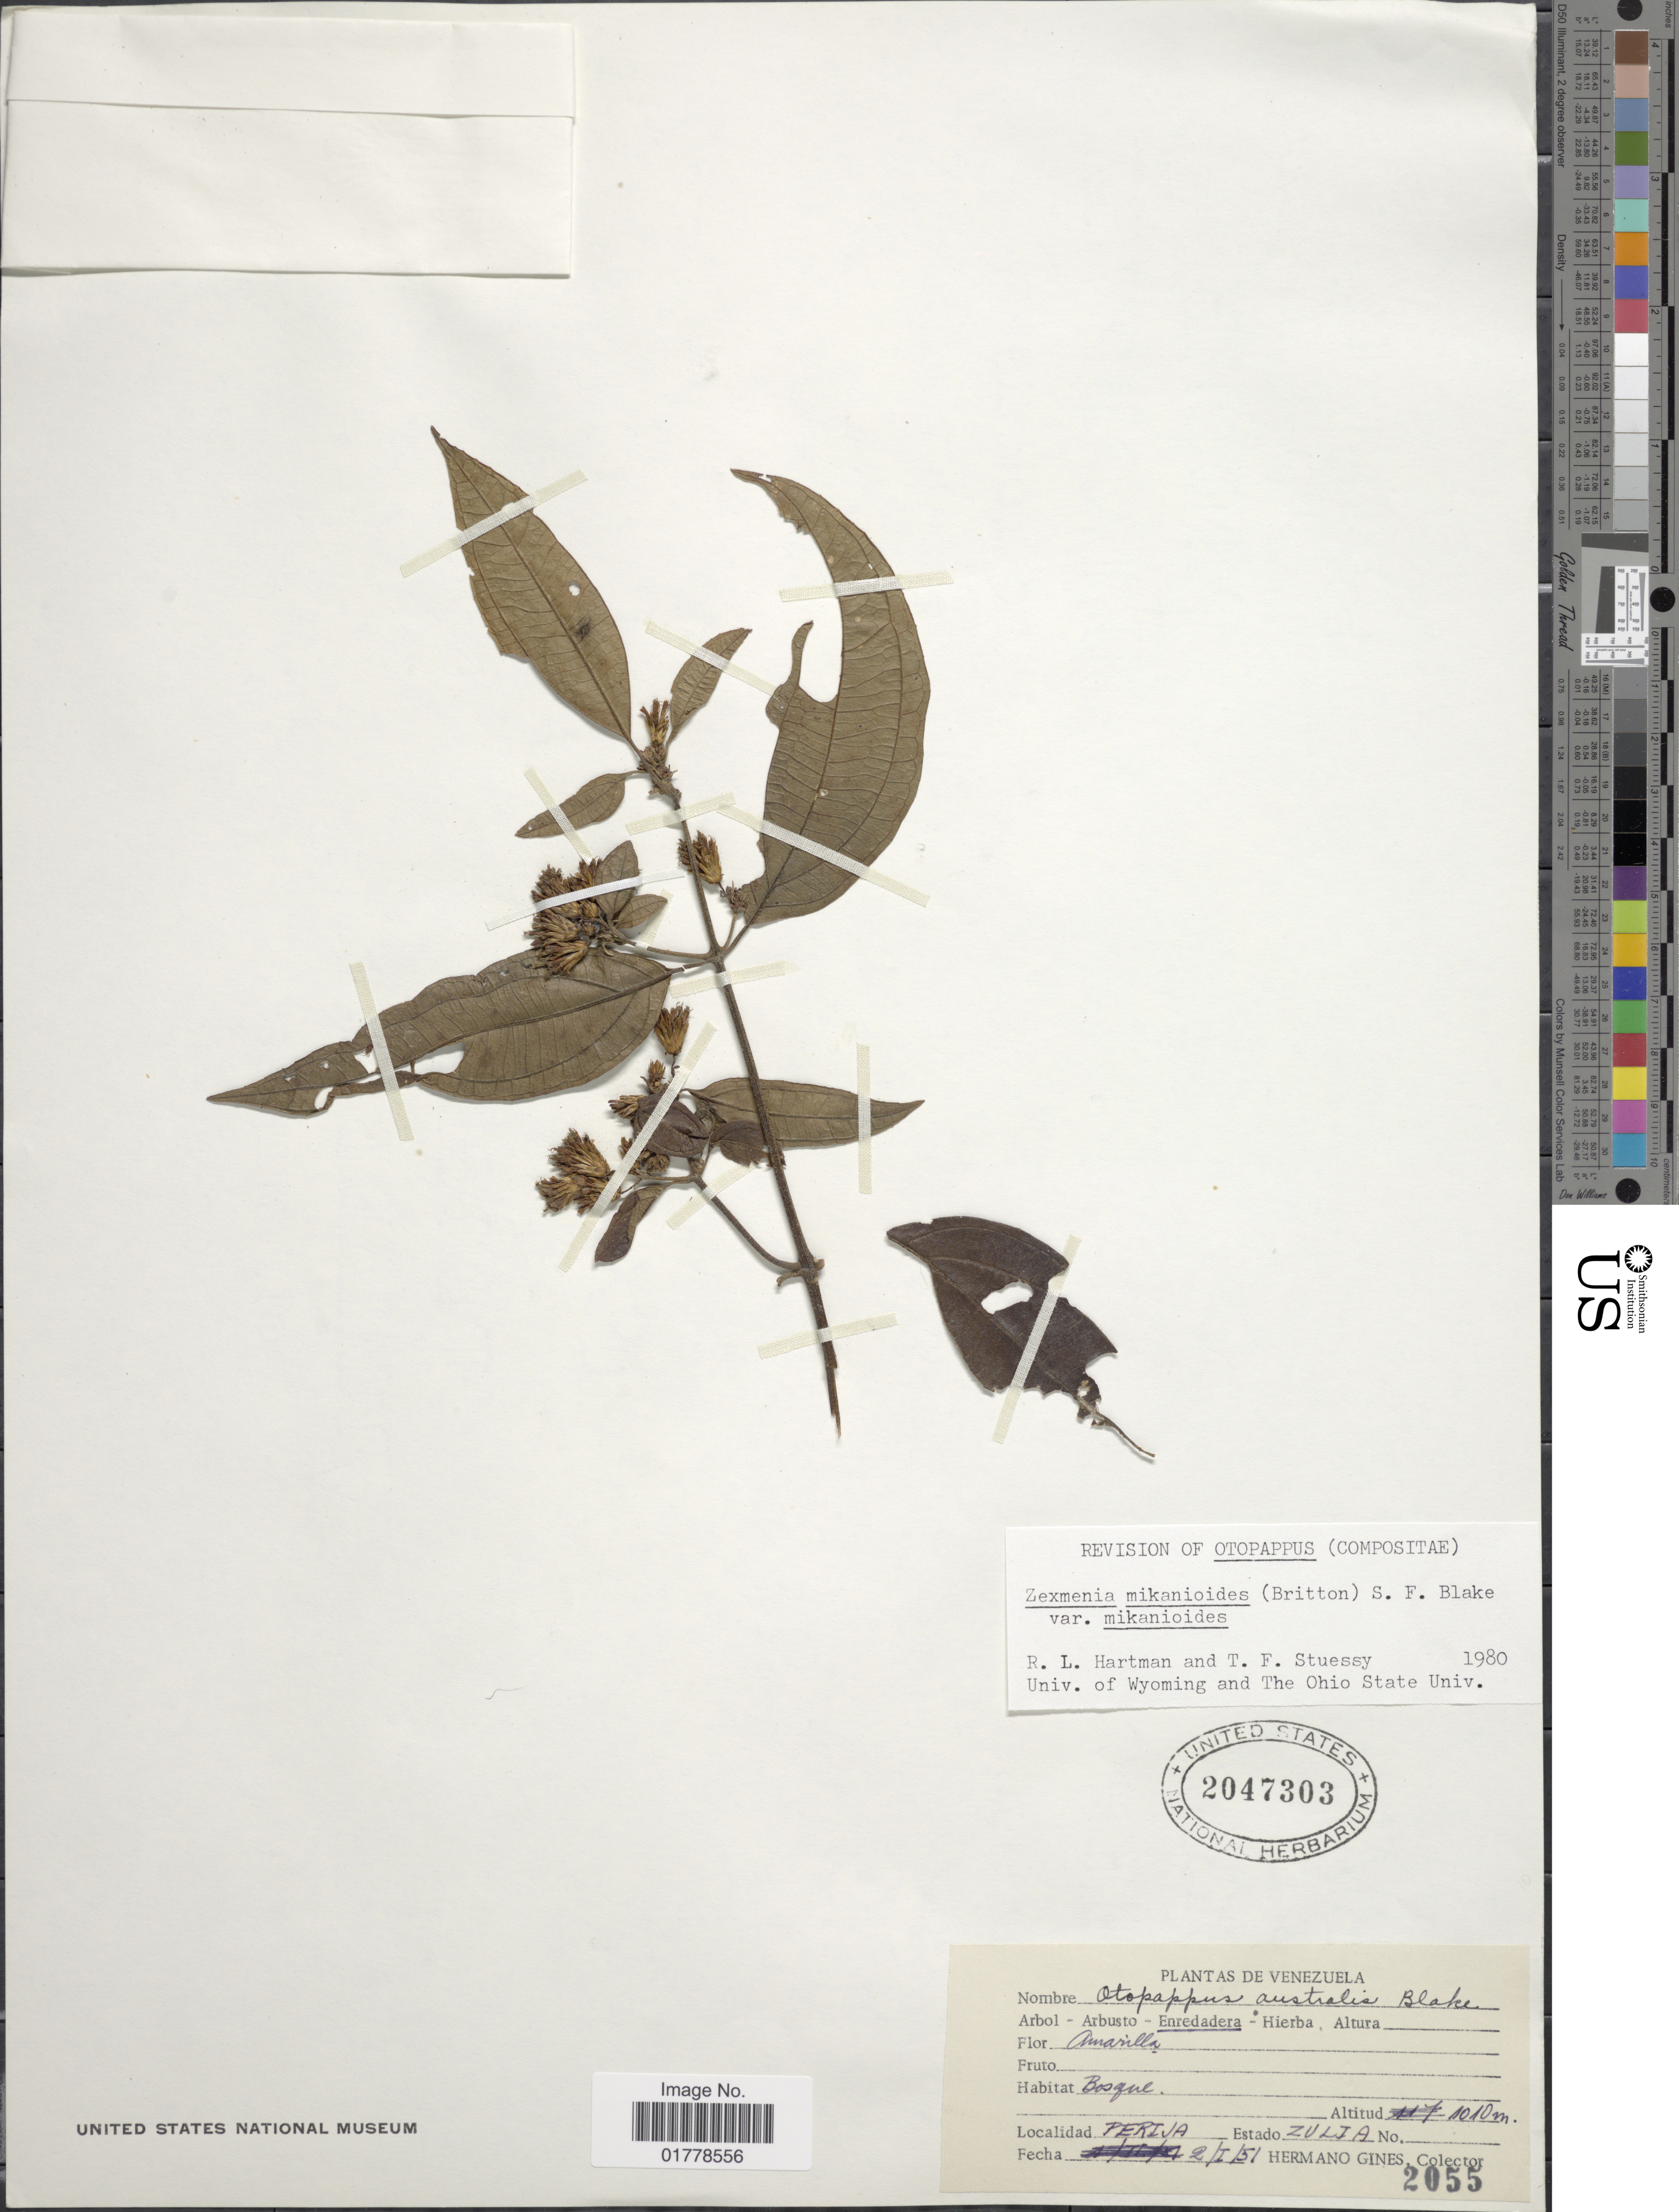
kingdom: Plantae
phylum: Tracheophyta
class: Magnoliopsida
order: Asterales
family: Asteraceae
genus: Oblivia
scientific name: Oblivia mikanioides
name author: (Britton) Strother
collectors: Bro. Gines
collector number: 2055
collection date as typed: Transcribed d/m/y: 2/1/51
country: Venezuela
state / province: Zulia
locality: Perija. Estado Zulia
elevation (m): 1010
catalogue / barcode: US 2047303